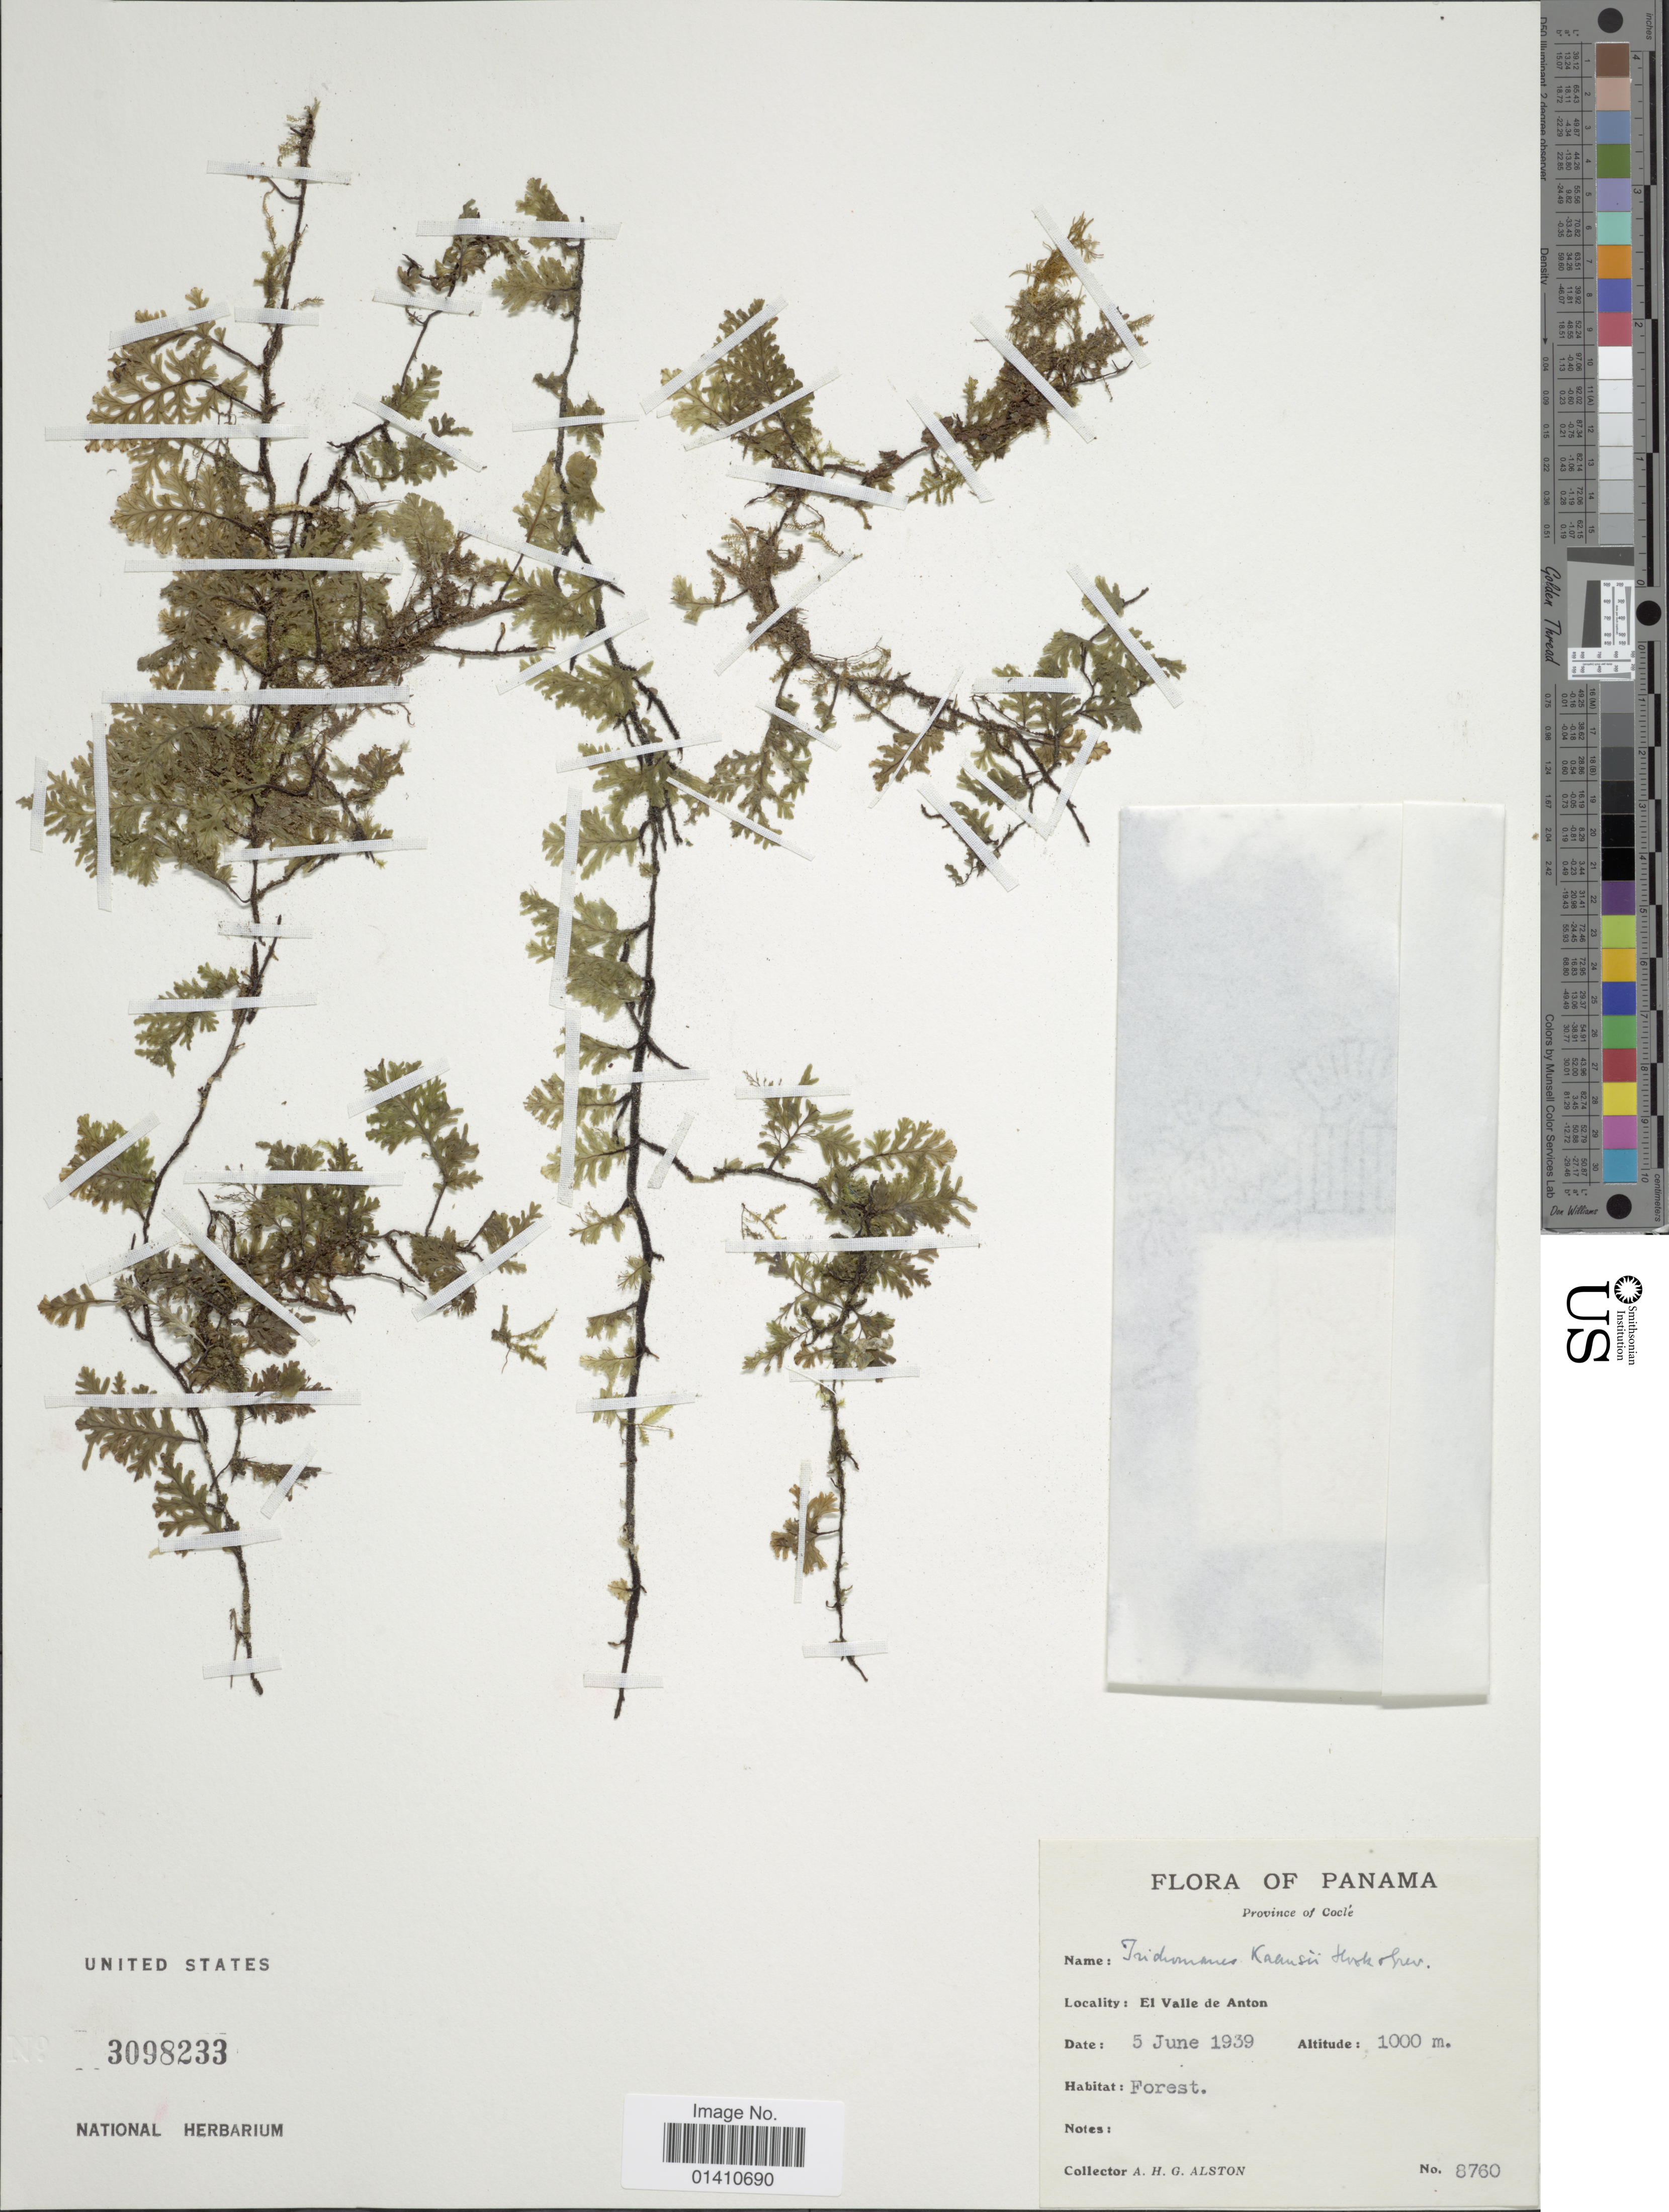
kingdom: Plantae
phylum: Tracheophyta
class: Polypodiopsida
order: Hymenophyllales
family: Hymenophyllaceae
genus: Didymoglossum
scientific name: Didymoglossum kraussii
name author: (Hook. & Grev.) C. Presl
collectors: A. H. Alston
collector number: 8760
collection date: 1939-06-05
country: Panama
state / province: Coclé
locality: El Valle de Anton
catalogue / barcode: US 3098233